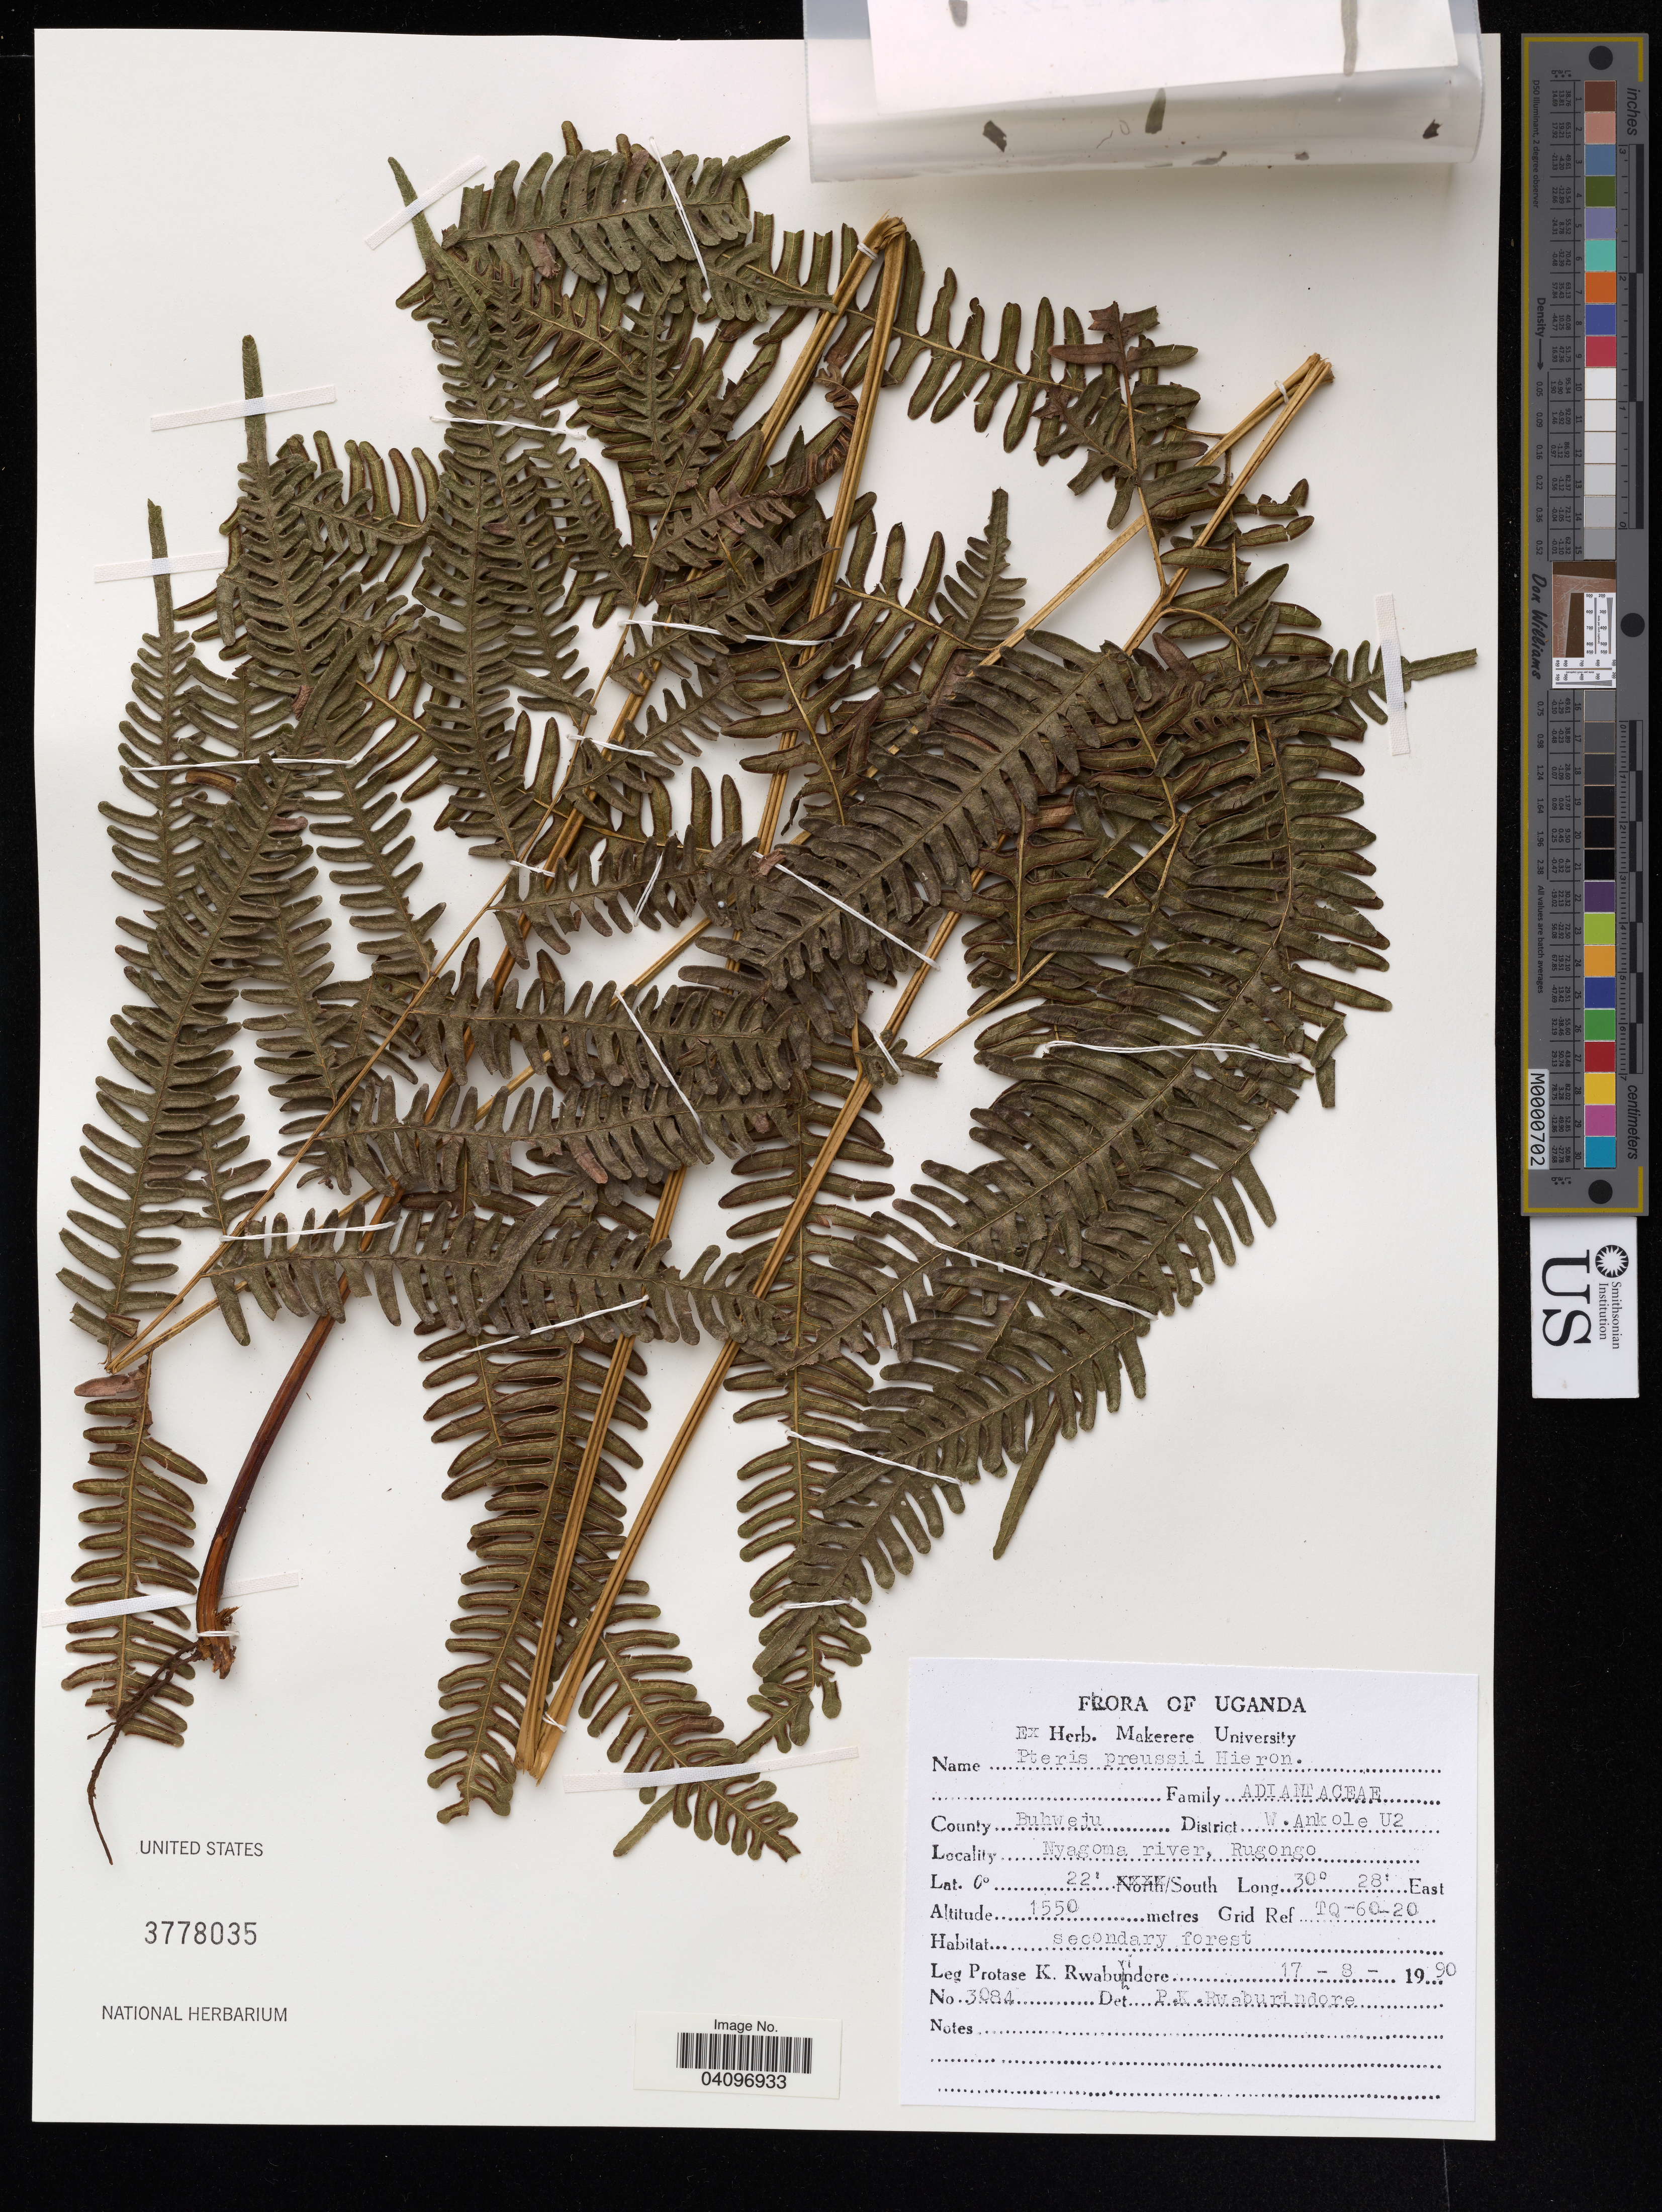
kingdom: Plantae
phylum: Tracheophyta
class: Polypodiopsida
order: Polypodiales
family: Pteridaceae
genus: Pteris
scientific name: Pteris preussii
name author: Hieron.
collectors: P. Rwaburindore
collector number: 3084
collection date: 1990-08-17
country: Uganda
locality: Buhweju. W. Ankole U2. Nyagoma river, Rugongo.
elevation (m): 150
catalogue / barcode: US 3778035